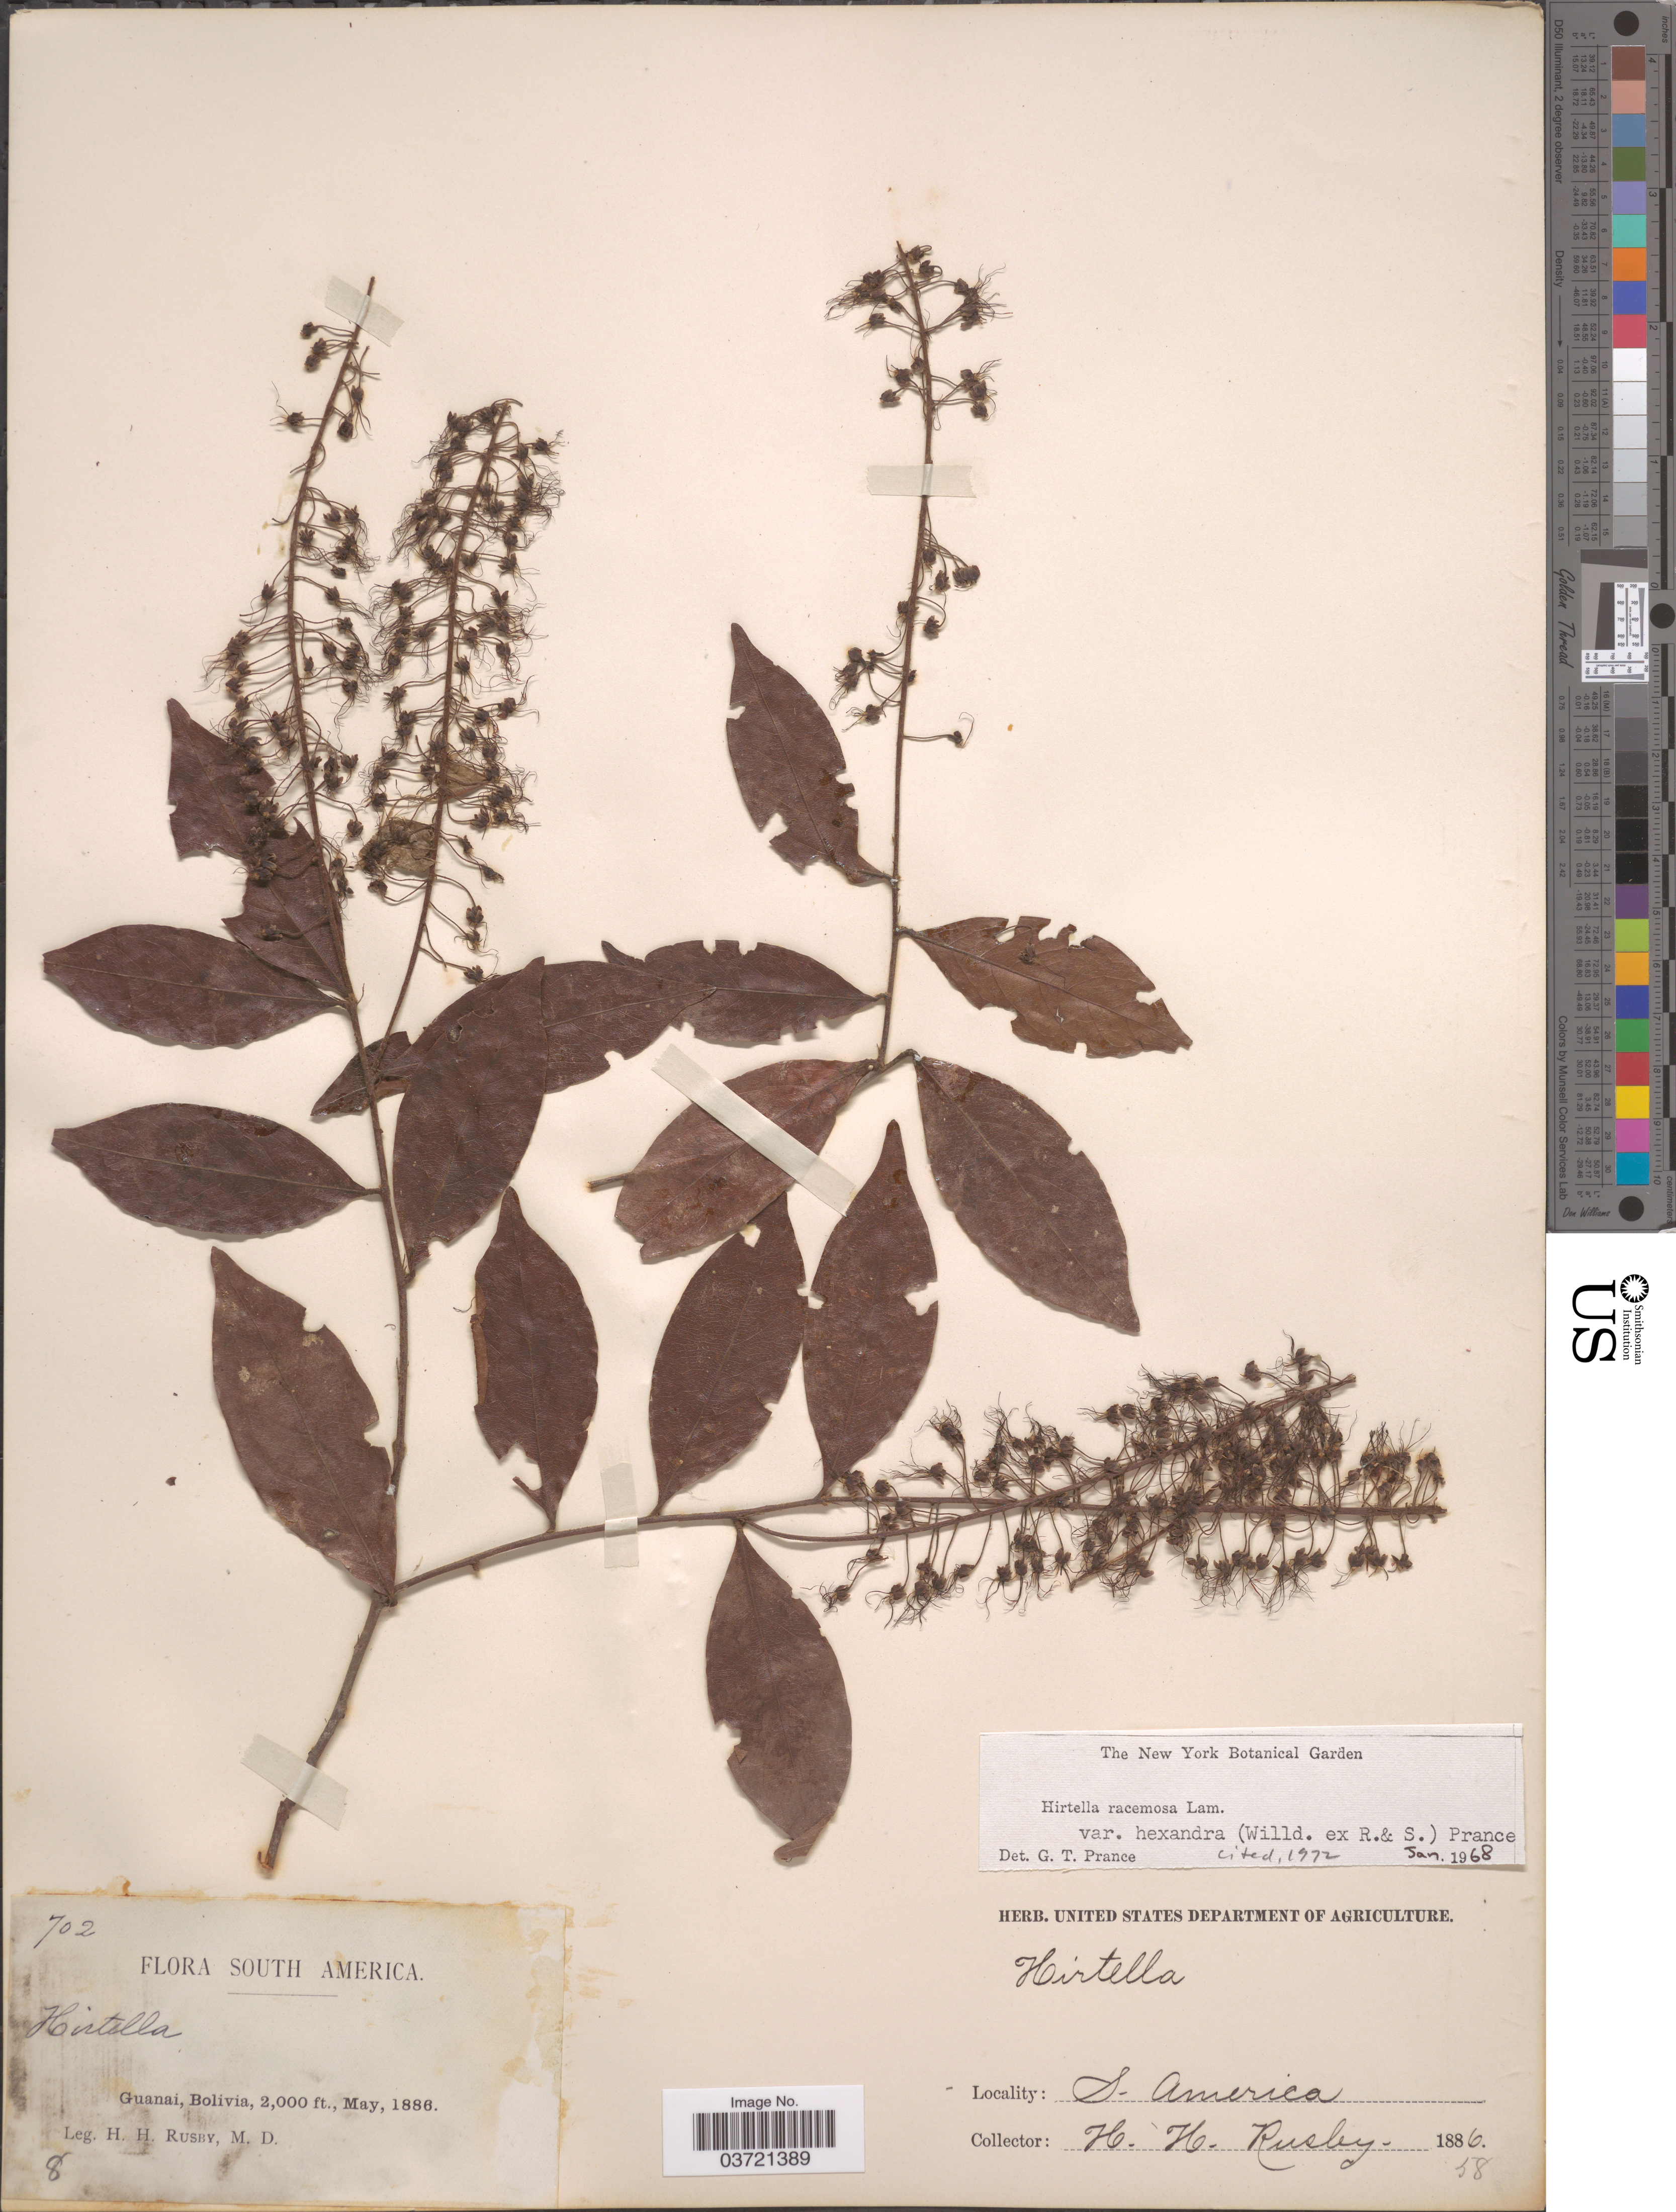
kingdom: Plantae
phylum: Tracheophyta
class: Magnoliopsida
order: Malpighiales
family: Chrysobalanaceae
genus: Hirtella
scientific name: Hirtella racemosa var. hexandra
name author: (Willd. ex Roem. & Schult.) Prance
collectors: H. H. Rusby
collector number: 702/8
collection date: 1886-05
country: Bolivia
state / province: La Páz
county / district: Larecaja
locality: Guanay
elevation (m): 610